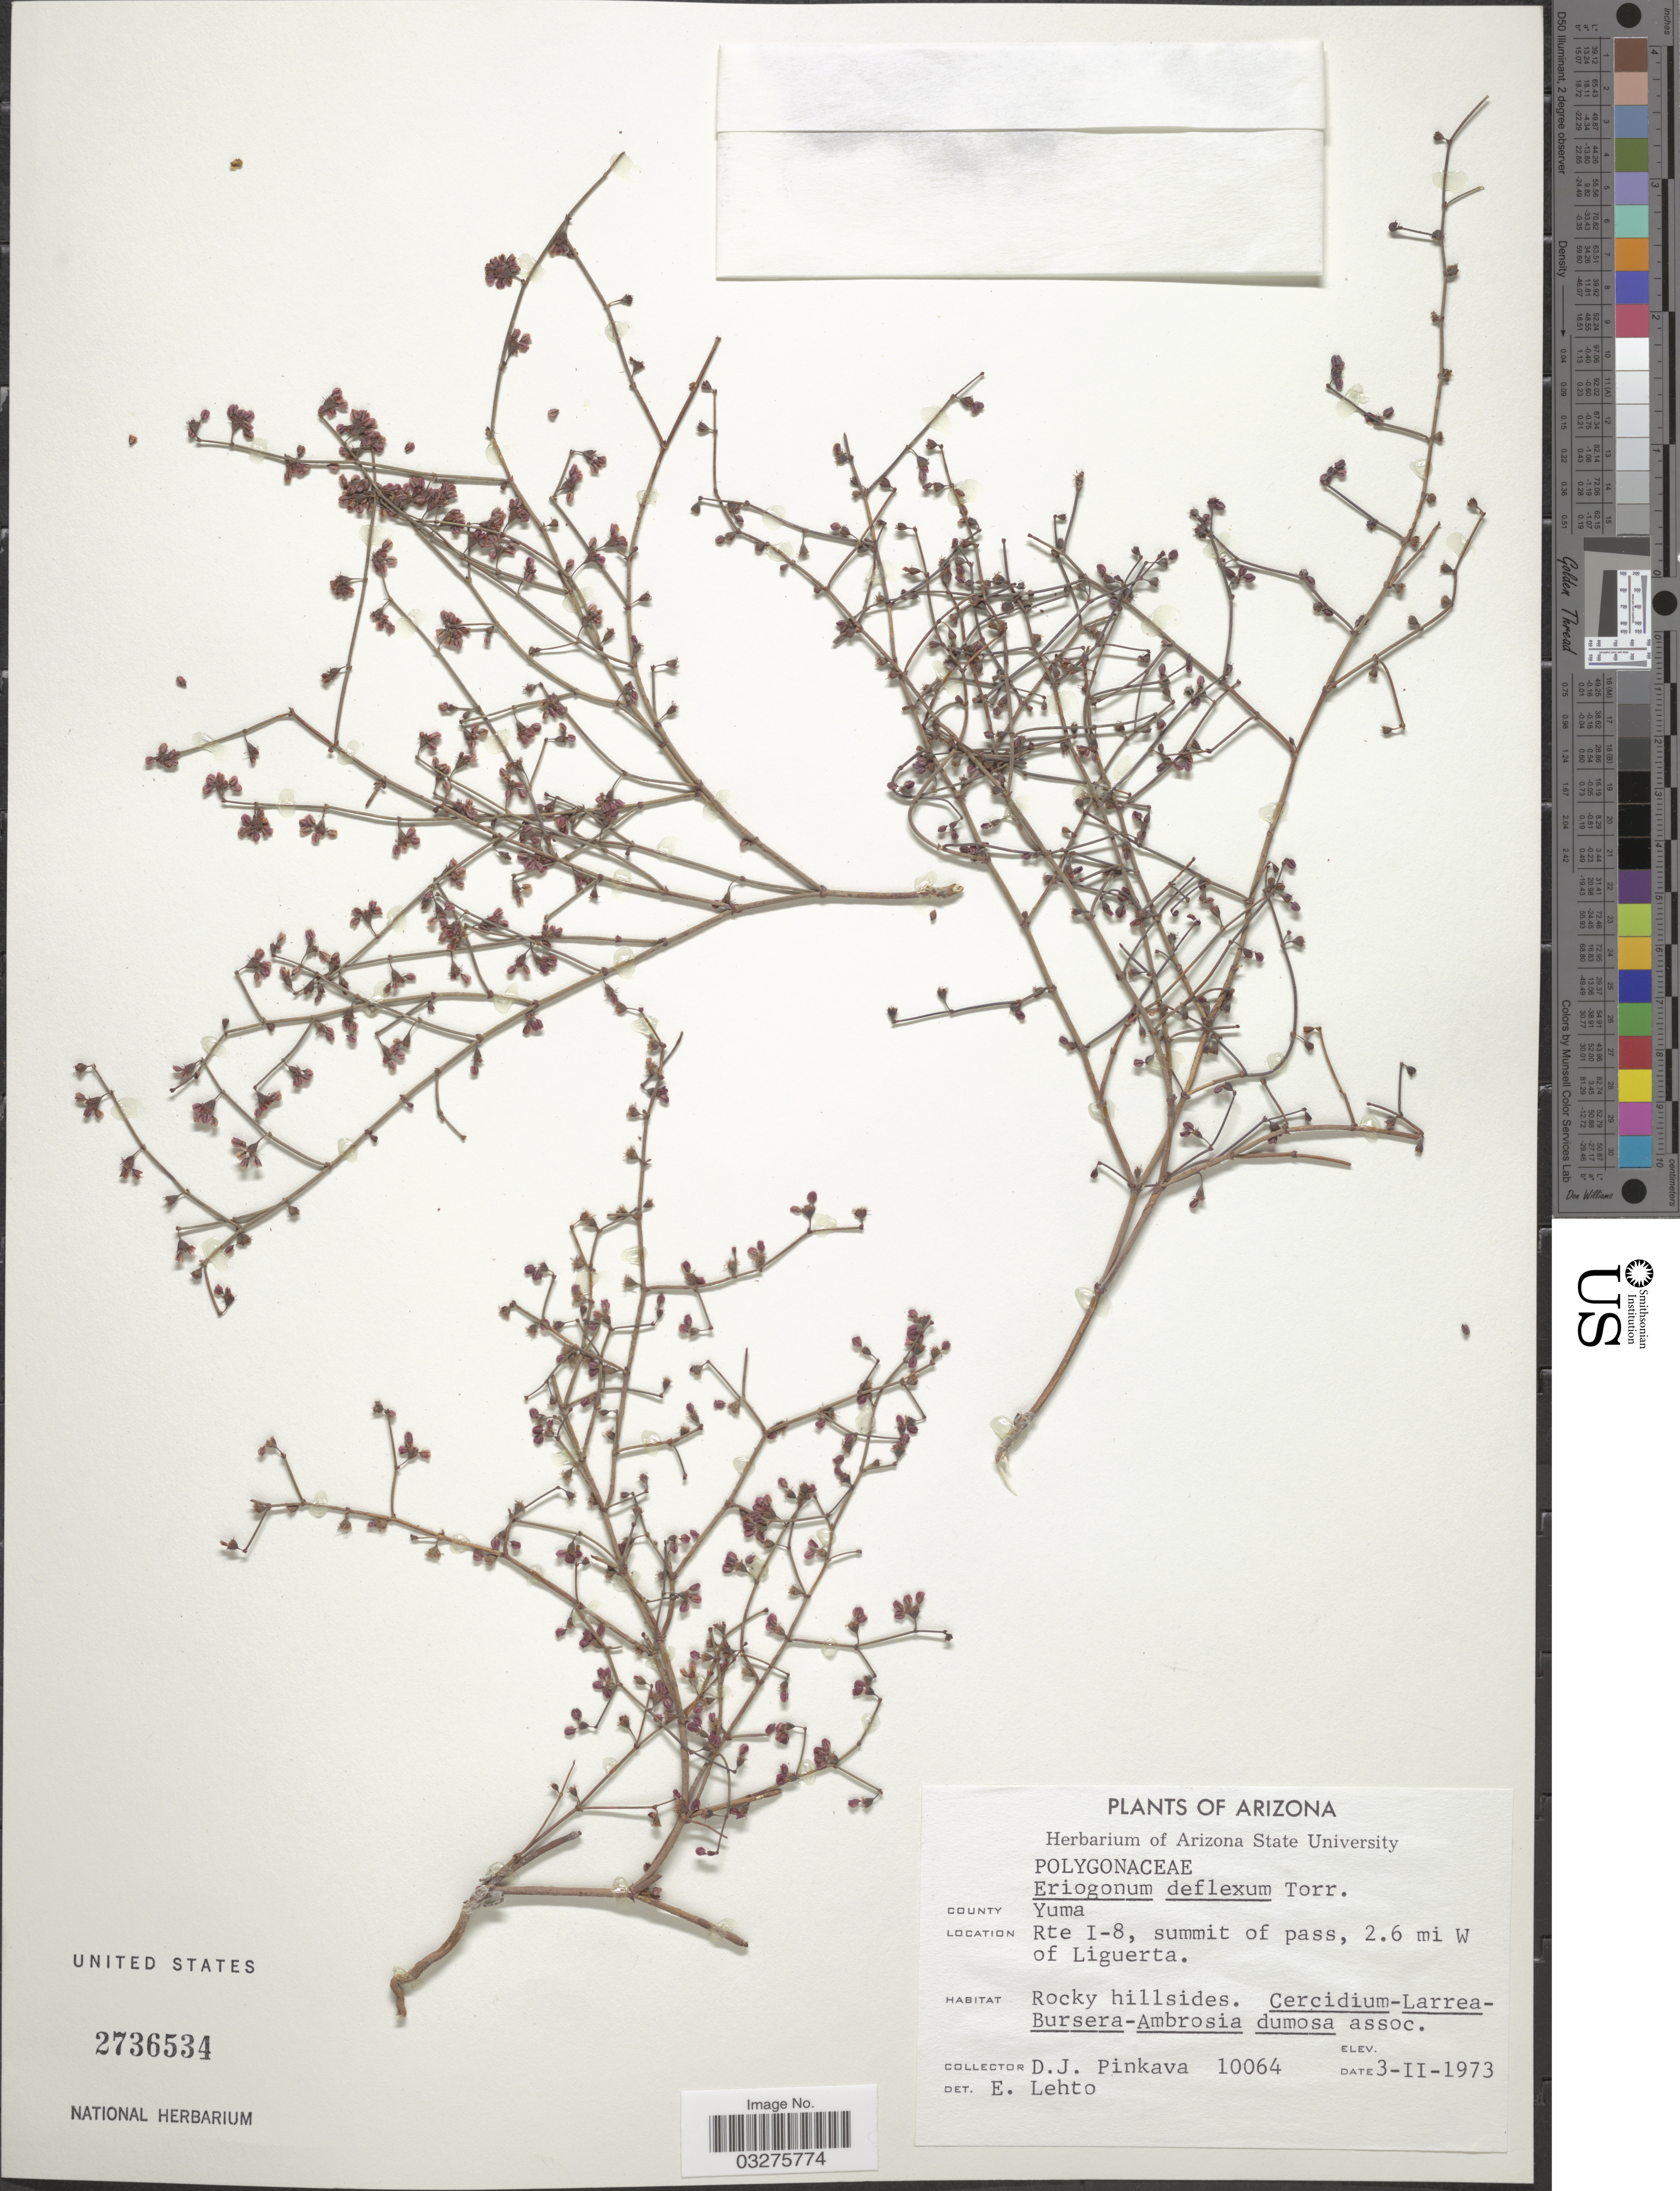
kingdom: Plantae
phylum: Tracheophyta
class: Magnoliopsida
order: Caryophyllales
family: Polygonaceae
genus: Eriogonum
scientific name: Eriogonum deflexum var. deflexum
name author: Torr. in Ives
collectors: D. J. Pinkava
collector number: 10064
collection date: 1973-02-03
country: United States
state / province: Arizona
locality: County Yuma. Rte I-8, summit of pass, 2.6 mi W of Liguerta.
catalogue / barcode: US 2736534